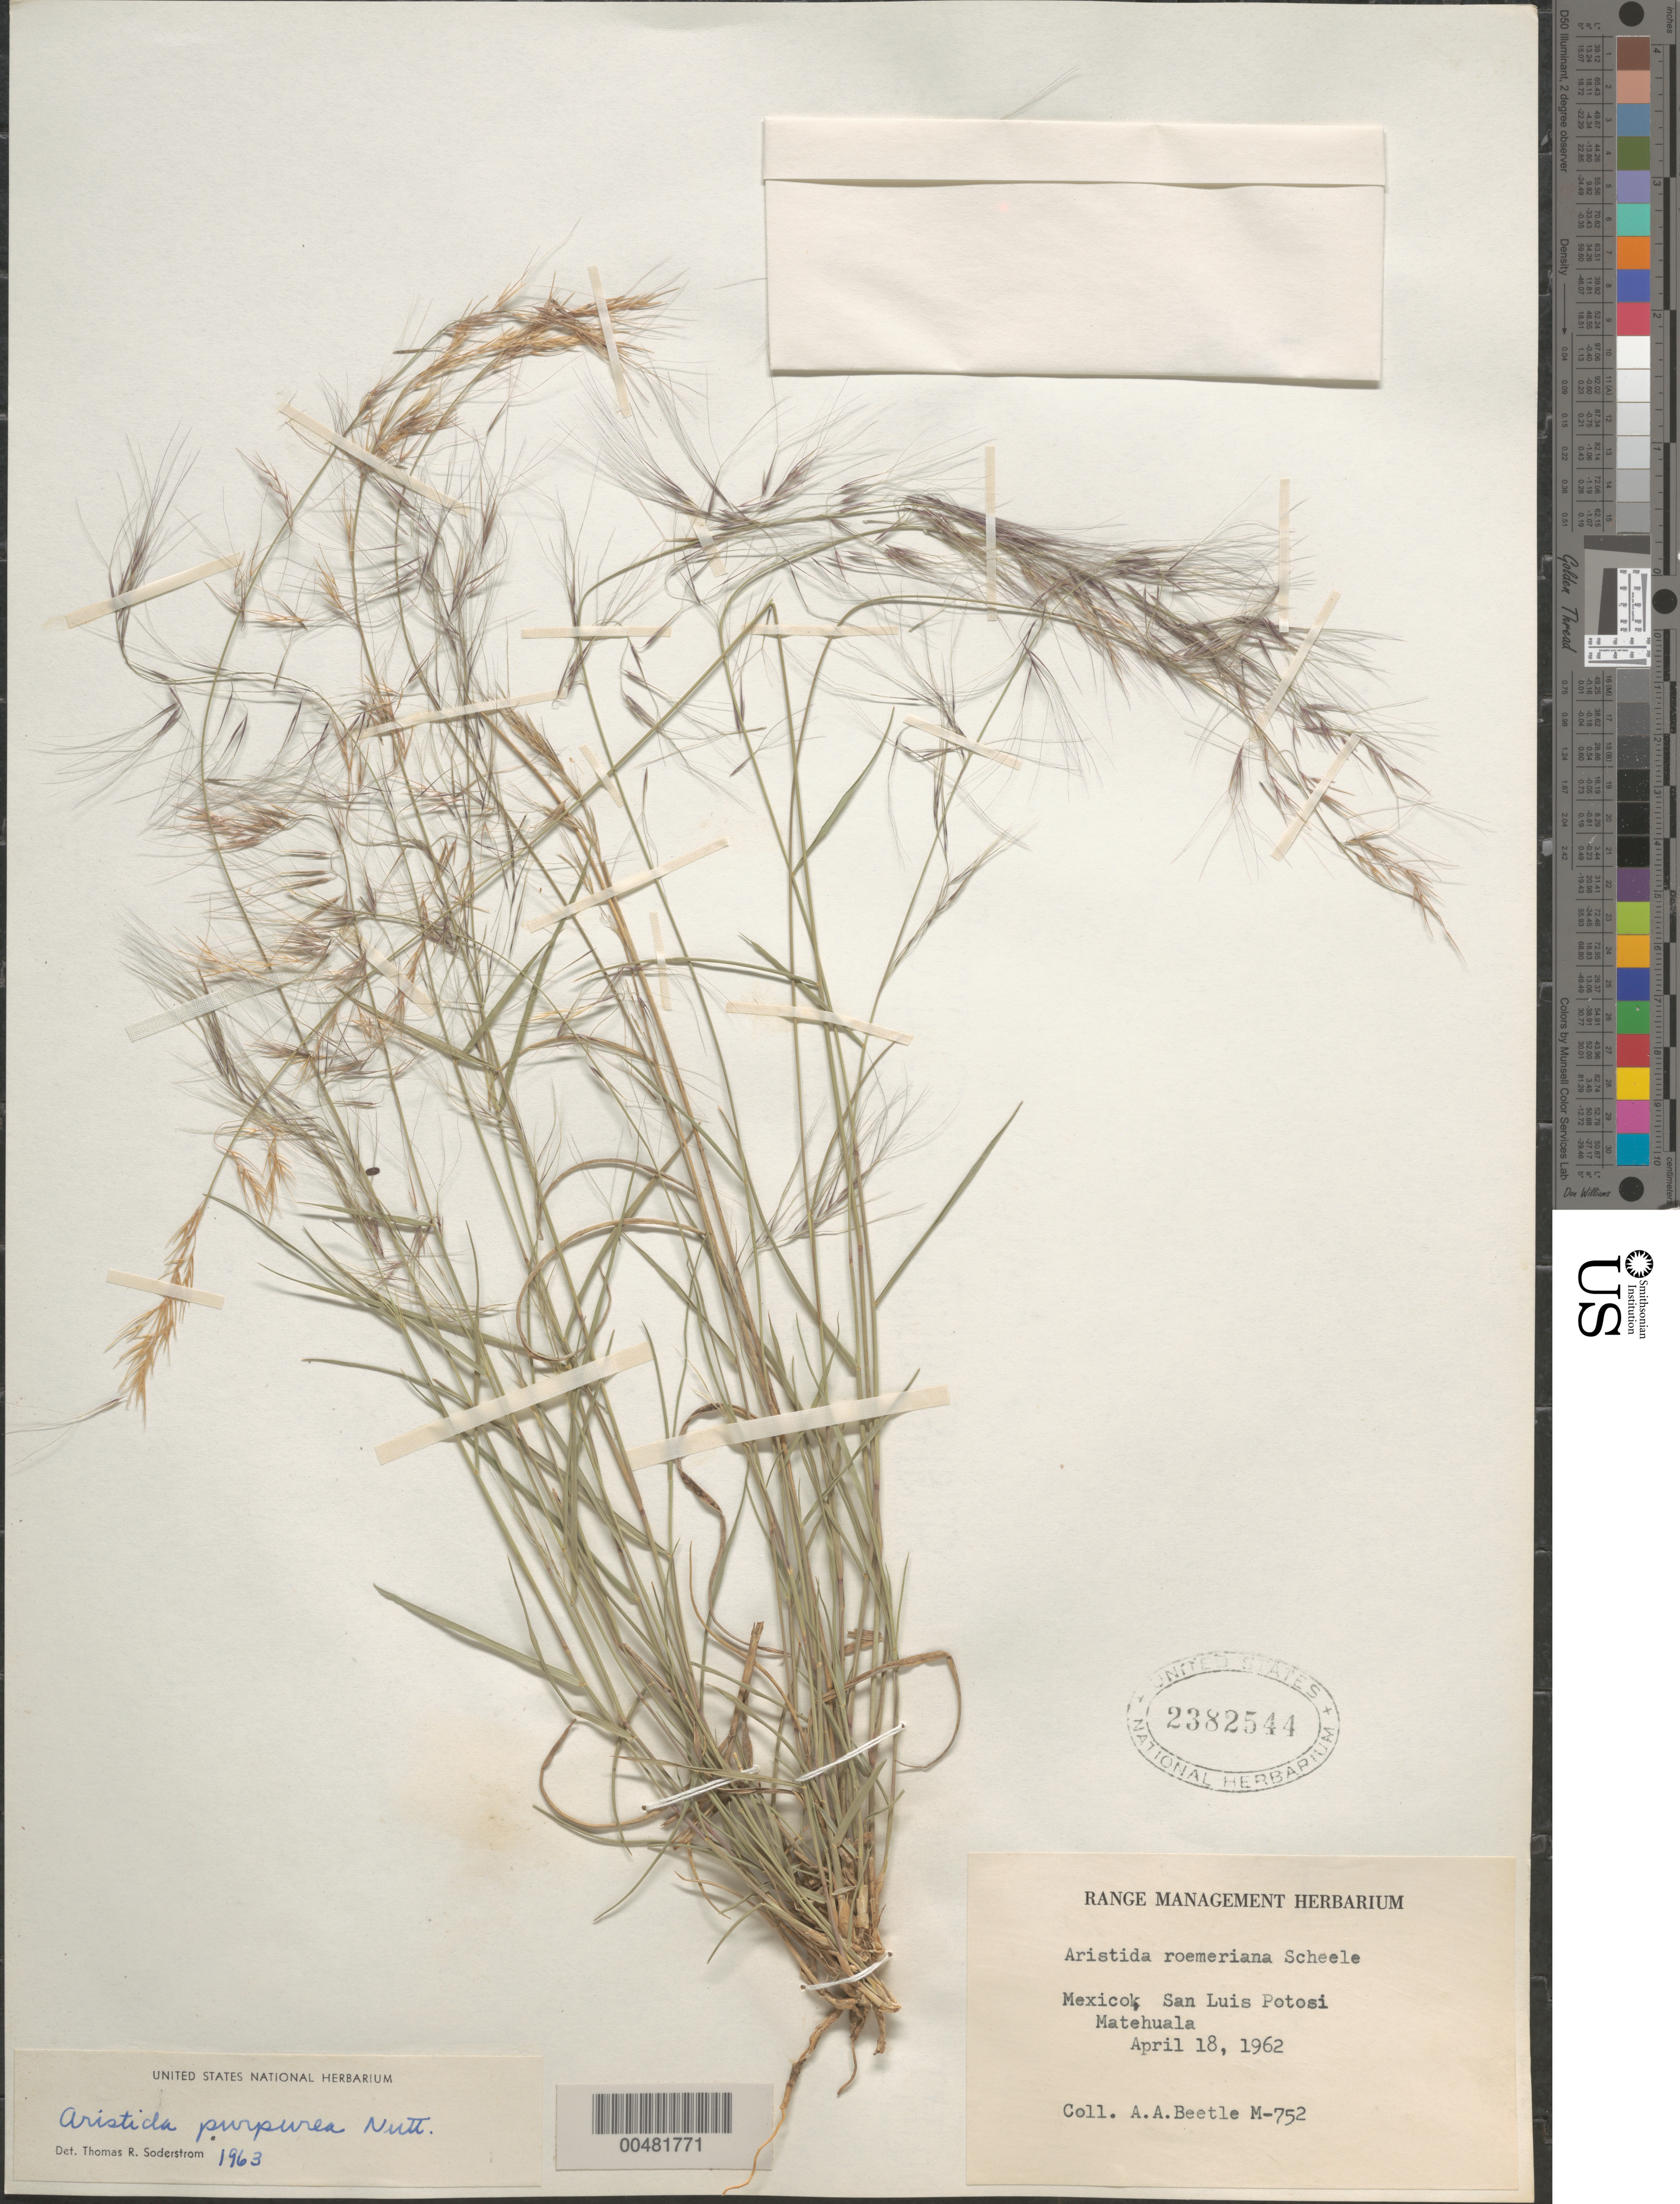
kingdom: Plantae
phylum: Tracheophyta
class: Liliopsida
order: Poales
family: Poaceae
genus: Aristida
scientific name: Aristida purpurea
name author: Nutt.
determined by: Soderstrom, T. R.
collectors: A. A. Beetle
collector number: M-752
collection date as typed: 18 Apr 1962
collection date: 1962-04-18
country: Mexico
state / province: San Luis Potosi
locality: Matehuala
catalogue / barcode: US 2382544